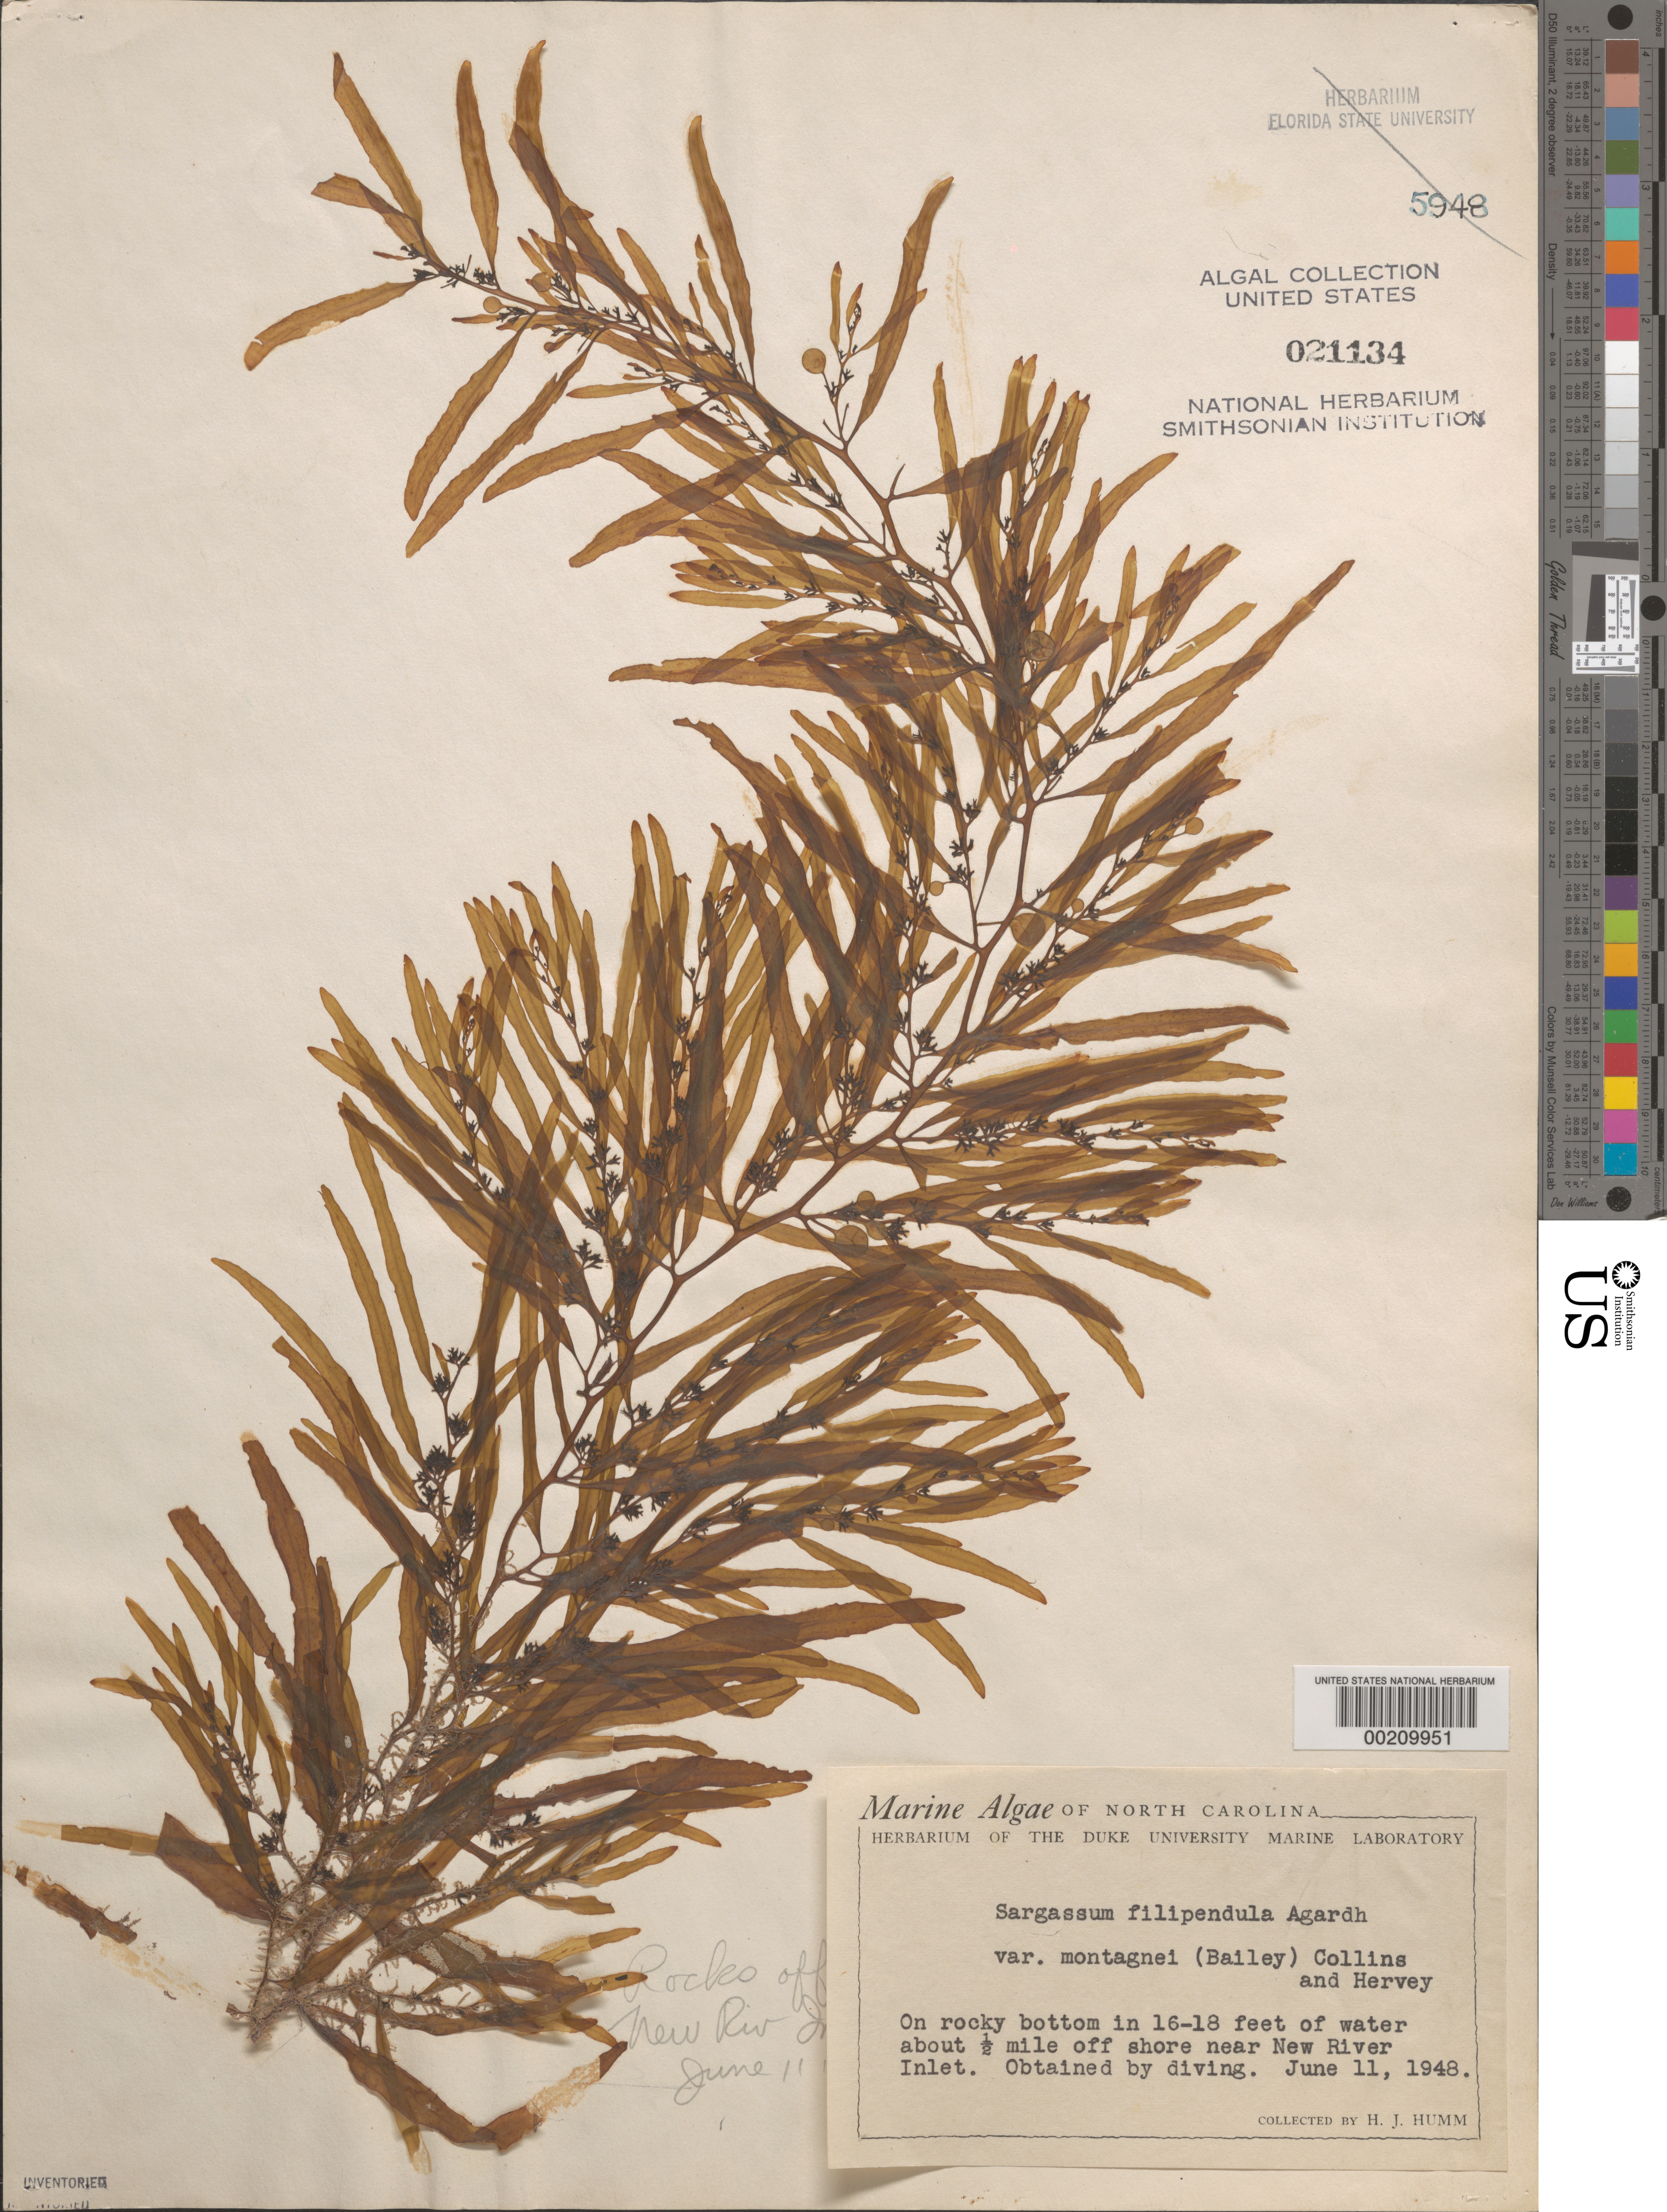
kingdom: Chromista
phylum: Ochrophyta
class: Phaeophyceae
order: Fucales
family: Sargassaceae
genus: Sargassum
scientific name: Sargassum filipendula var. montagnei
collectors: H. J. Humm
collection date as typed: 11 Jun 1948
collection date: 1948-06-11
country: United States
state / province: North Carolina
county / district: Onslow County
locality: Near New River Inlet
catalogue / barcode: US 21134